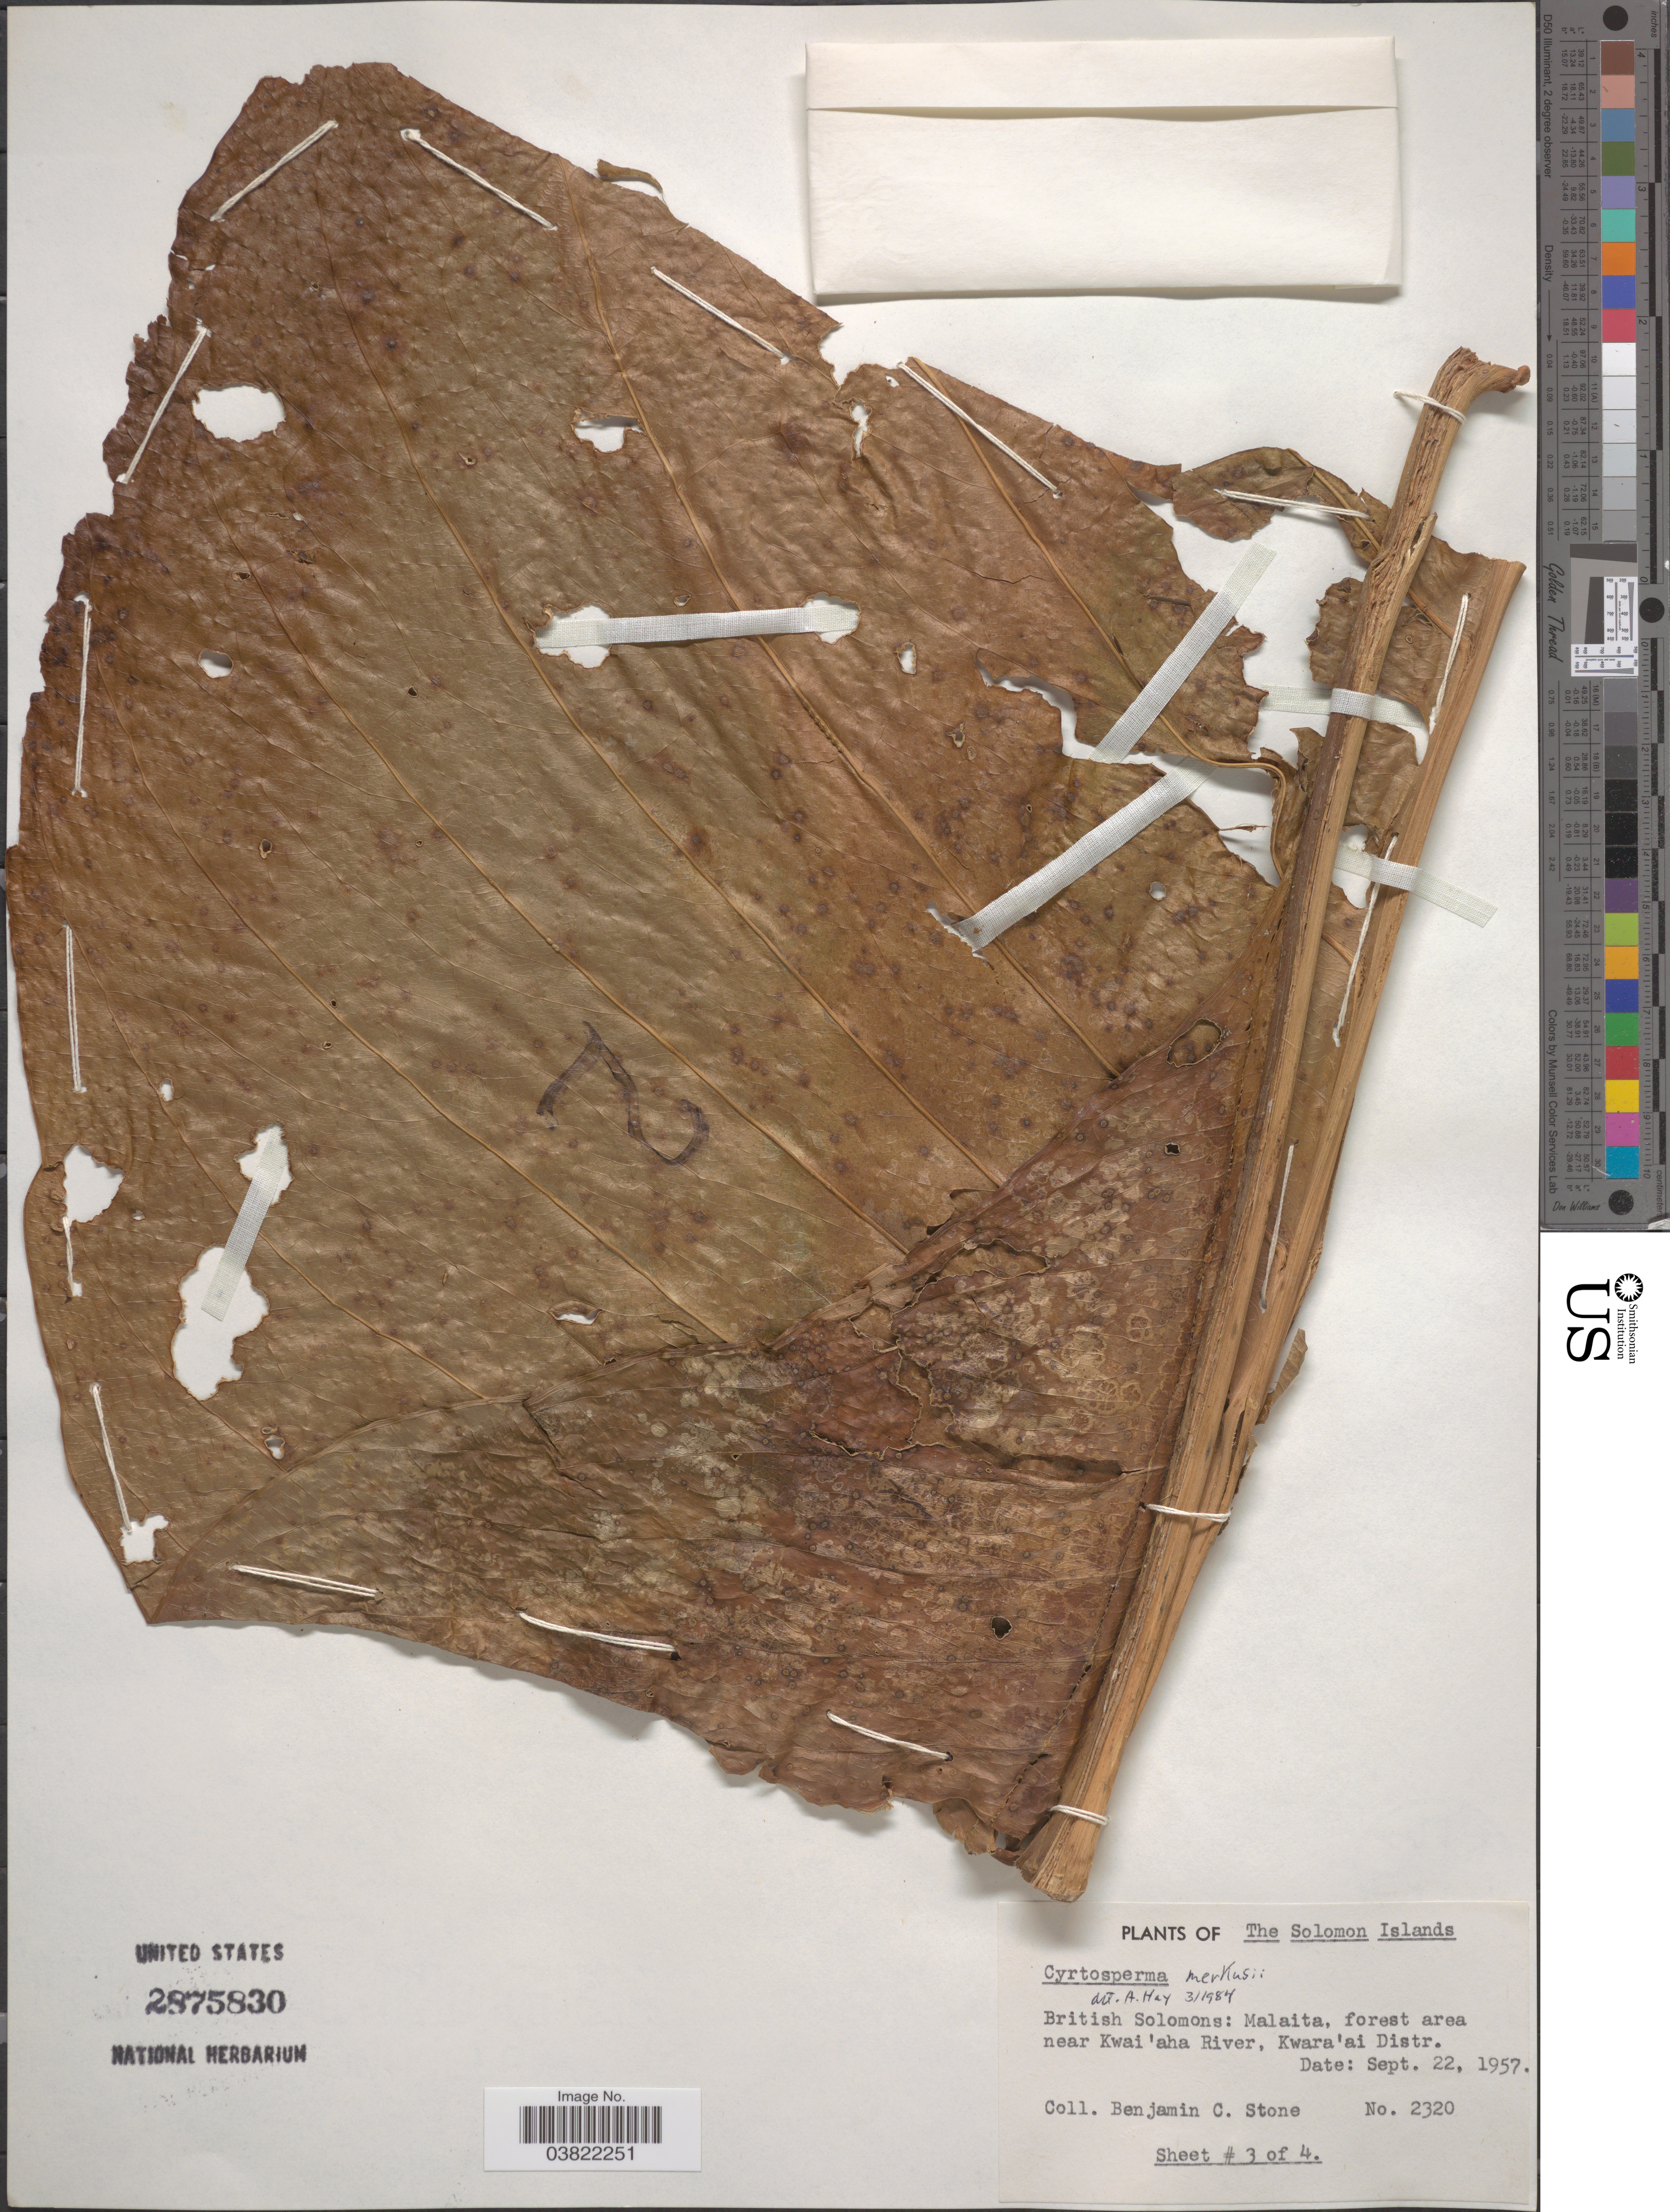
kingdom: Plantae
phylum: Tracheophyta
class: Liliopsida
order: Alismatales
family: Araceae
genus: Cyrtosperma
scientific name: Cyrtosperma merkusii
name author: (Hassk.) Schott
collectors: B. C. Stone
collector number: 2320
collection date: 1957-09-22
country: Solomon Islands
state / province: Solomon Islands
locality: British Solomons: Malaita, forest area near Kwai'aha River, Kwara'ai Distr.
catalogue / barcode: US 2875830